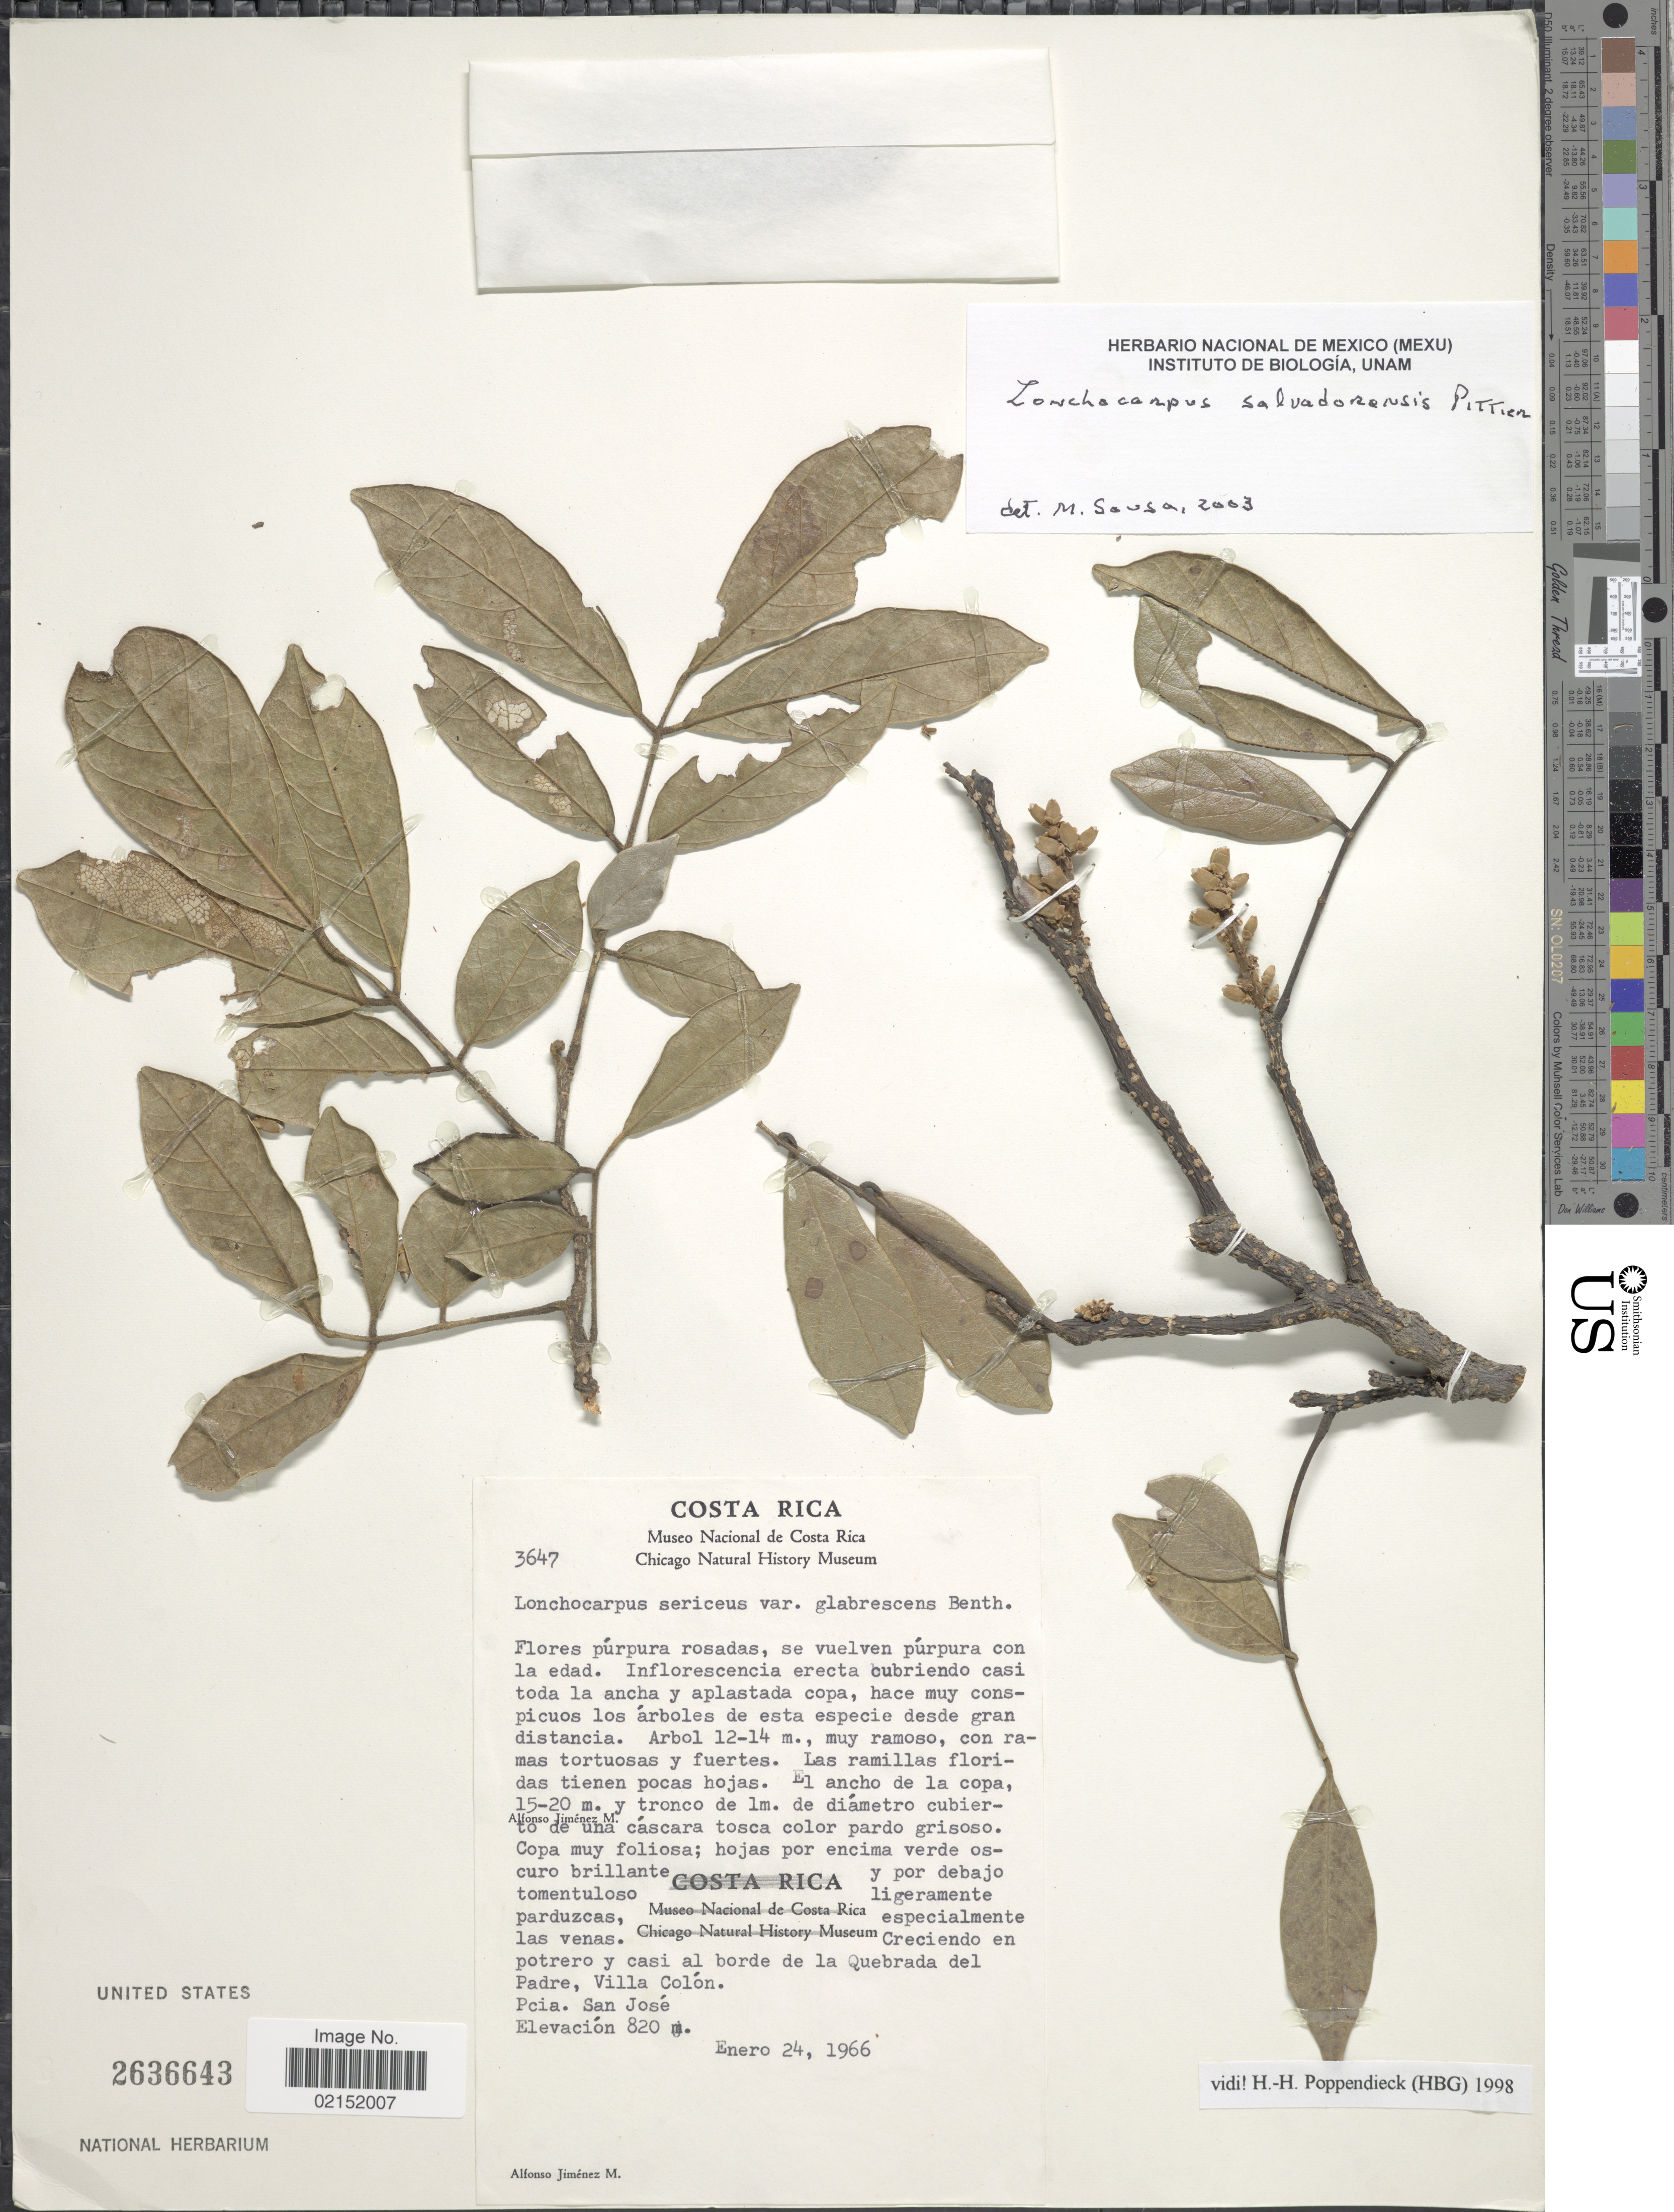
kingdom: Plantae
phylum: Tracheophyta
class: Magnoliopsida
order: Fabales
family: Fabaceae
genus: Lonchocarpus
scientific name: Lonchocarpus salvadorensis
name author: Pittier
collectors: A. Jimenez M.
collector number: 3647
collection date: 1966-01-24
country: Costa Rica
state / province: San José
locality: Creciendo en potrero y casi al borde de la Quebrada del Padre, Villa Colon, Pcia. San Jose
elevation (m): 820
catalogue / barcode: US 2636643